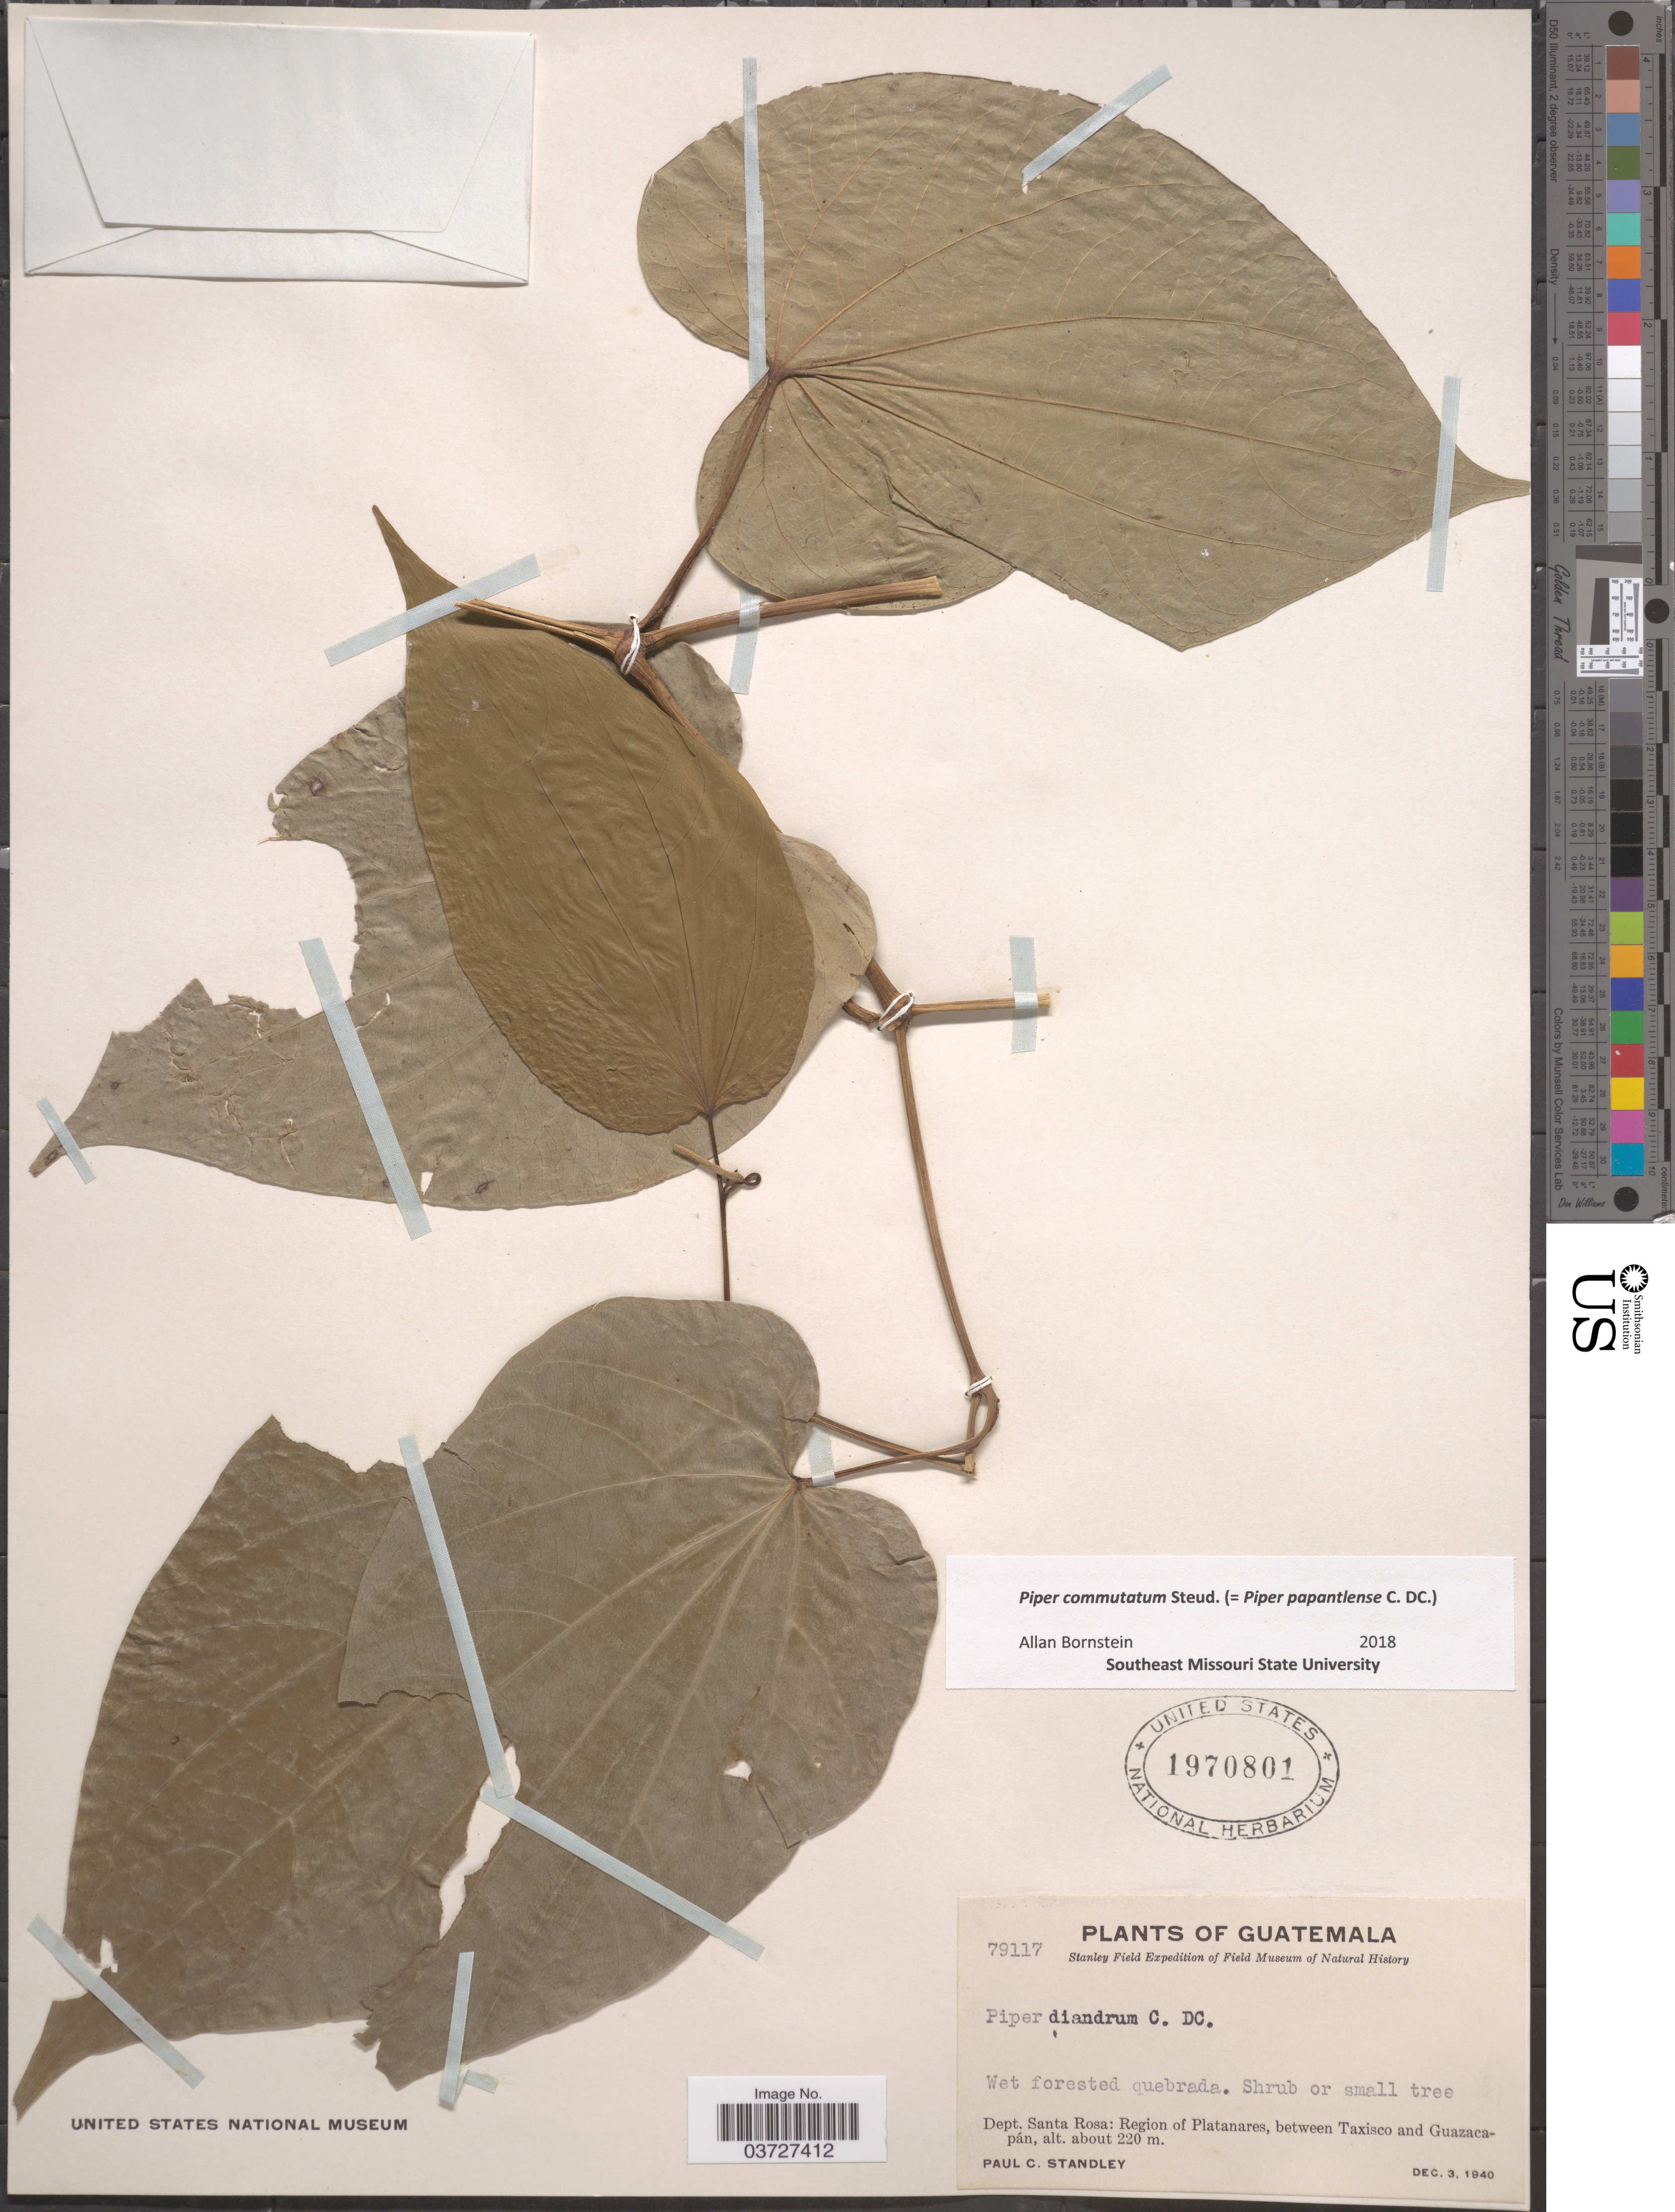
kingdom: Plantae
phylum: Tracheophyta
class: Magnoliopsida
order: Piperales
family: Piperaceae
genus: Piper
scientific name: Piper commutatum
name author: Steud.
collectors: P. C. Standley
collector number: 79117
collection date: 1940-12-03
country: Guatemala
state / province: Santa Rosa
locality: Dept. Santa Rosa: Region of Plantanares, between Taxisco and Guazacapán.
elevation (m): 220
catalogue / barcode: US 1970801